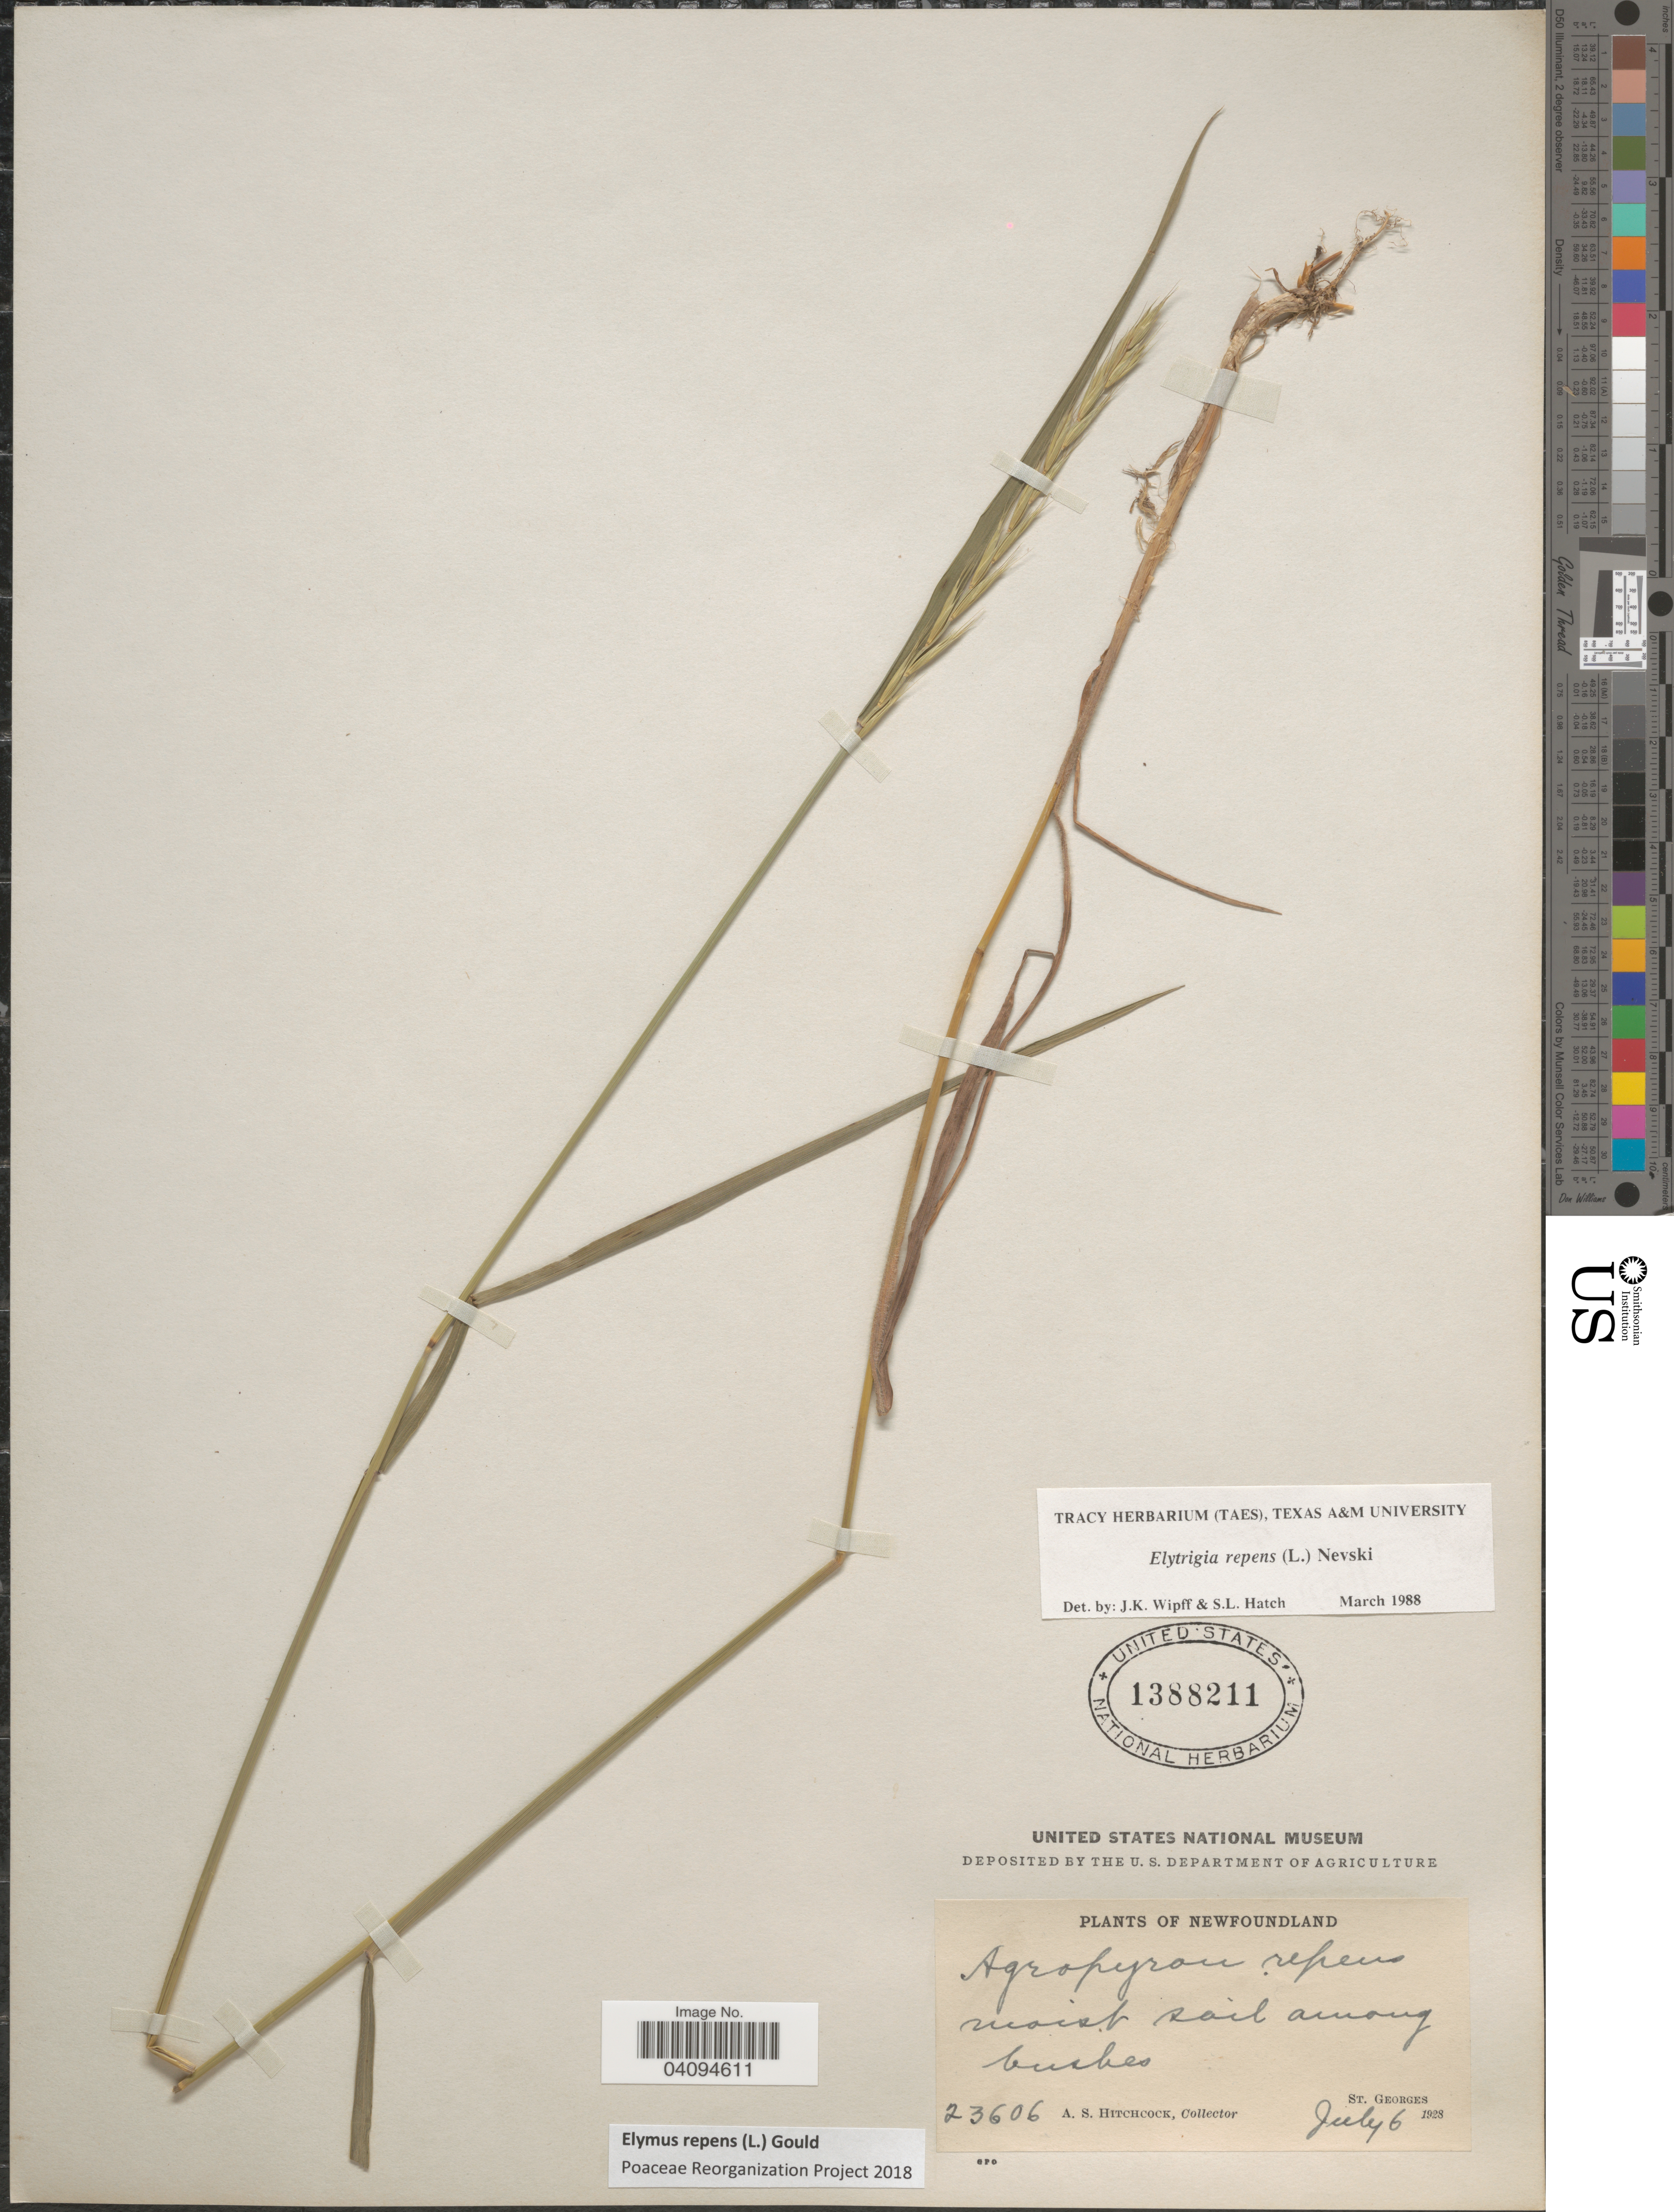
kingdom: Plantae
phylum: Tracheophyta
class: Liliopsida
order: Poales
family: Poaceae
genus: Elymus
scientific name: Elymus repens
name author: (L.) Gould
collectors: A. S. Hitchcock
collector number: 23606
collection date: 1928-07-06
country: Canada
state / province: Newfoundland and Labrador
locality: Moist soil among bushes. St. Georges.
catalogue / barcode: US 1388211